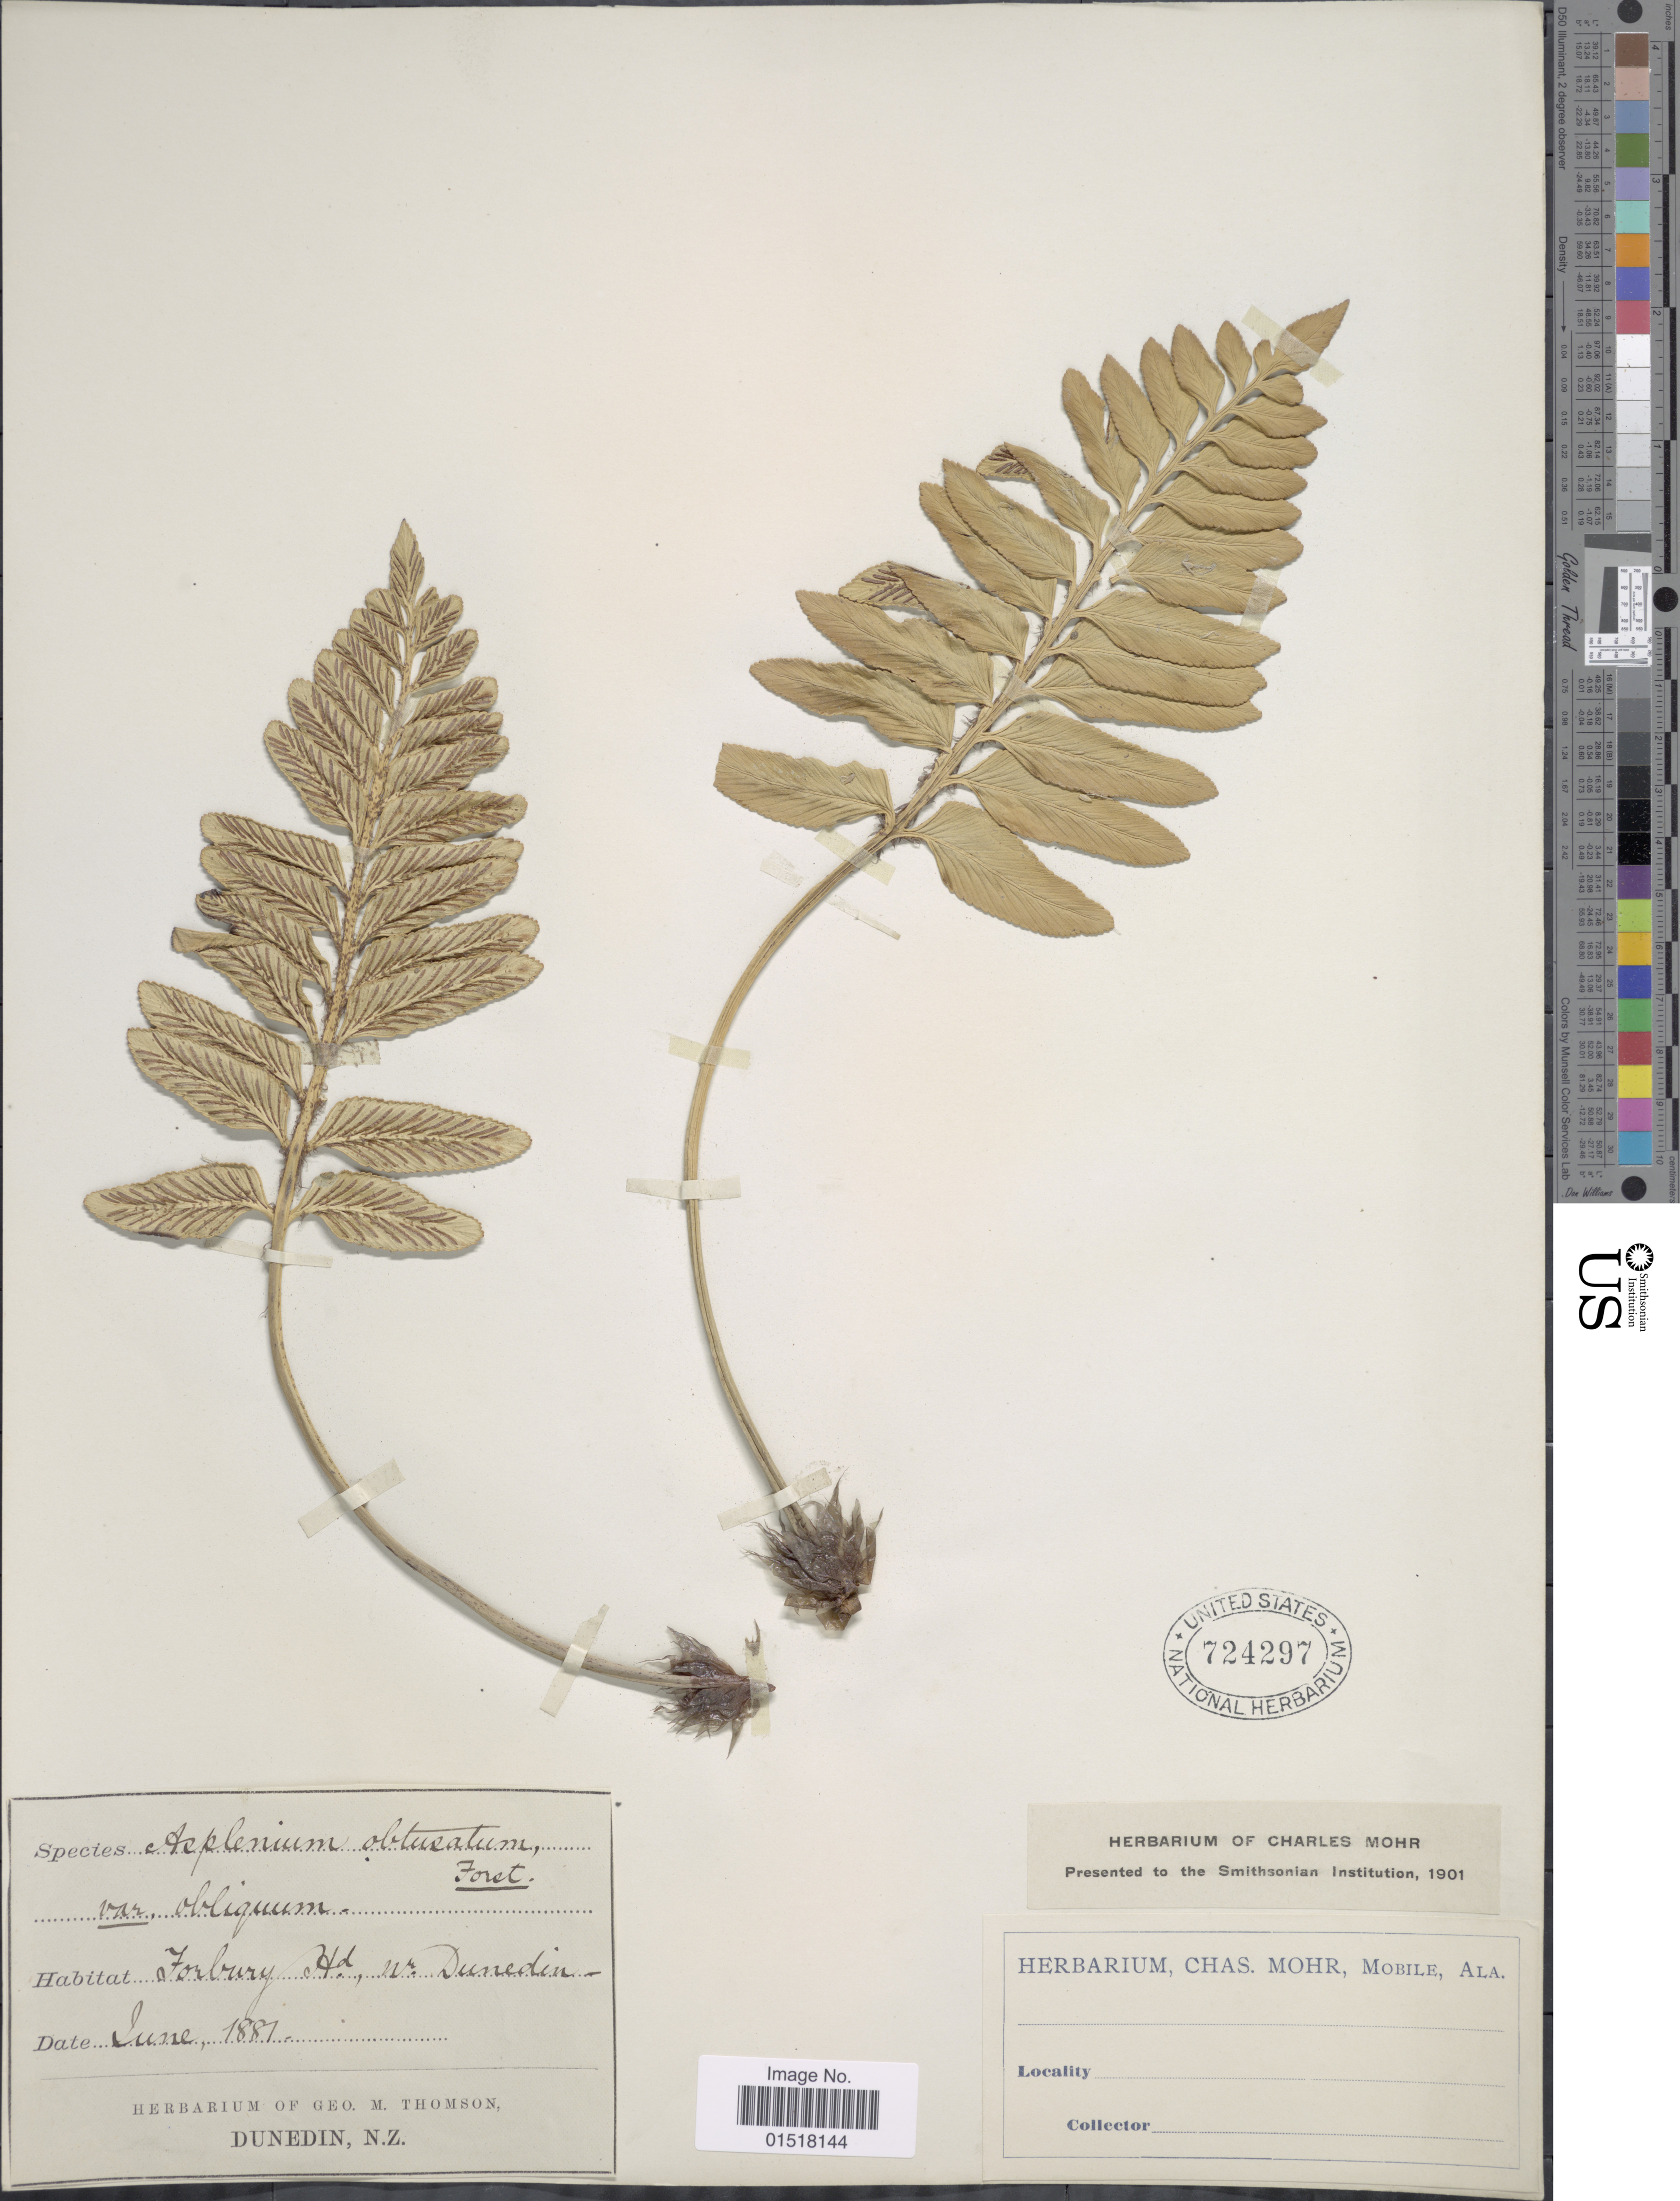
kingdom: Plantae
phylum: Tracheophyta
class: Polypodiopsida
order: Polypodiales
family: Aspleniaceae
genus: Asplenium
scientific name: Asplenium obtusatum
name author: G. Forst.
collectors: ex herb. Geo. M. Thomson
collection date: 1881-06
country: New Zealand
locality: Forbury Hd., nr. Dunedin.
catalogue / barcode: US 724297